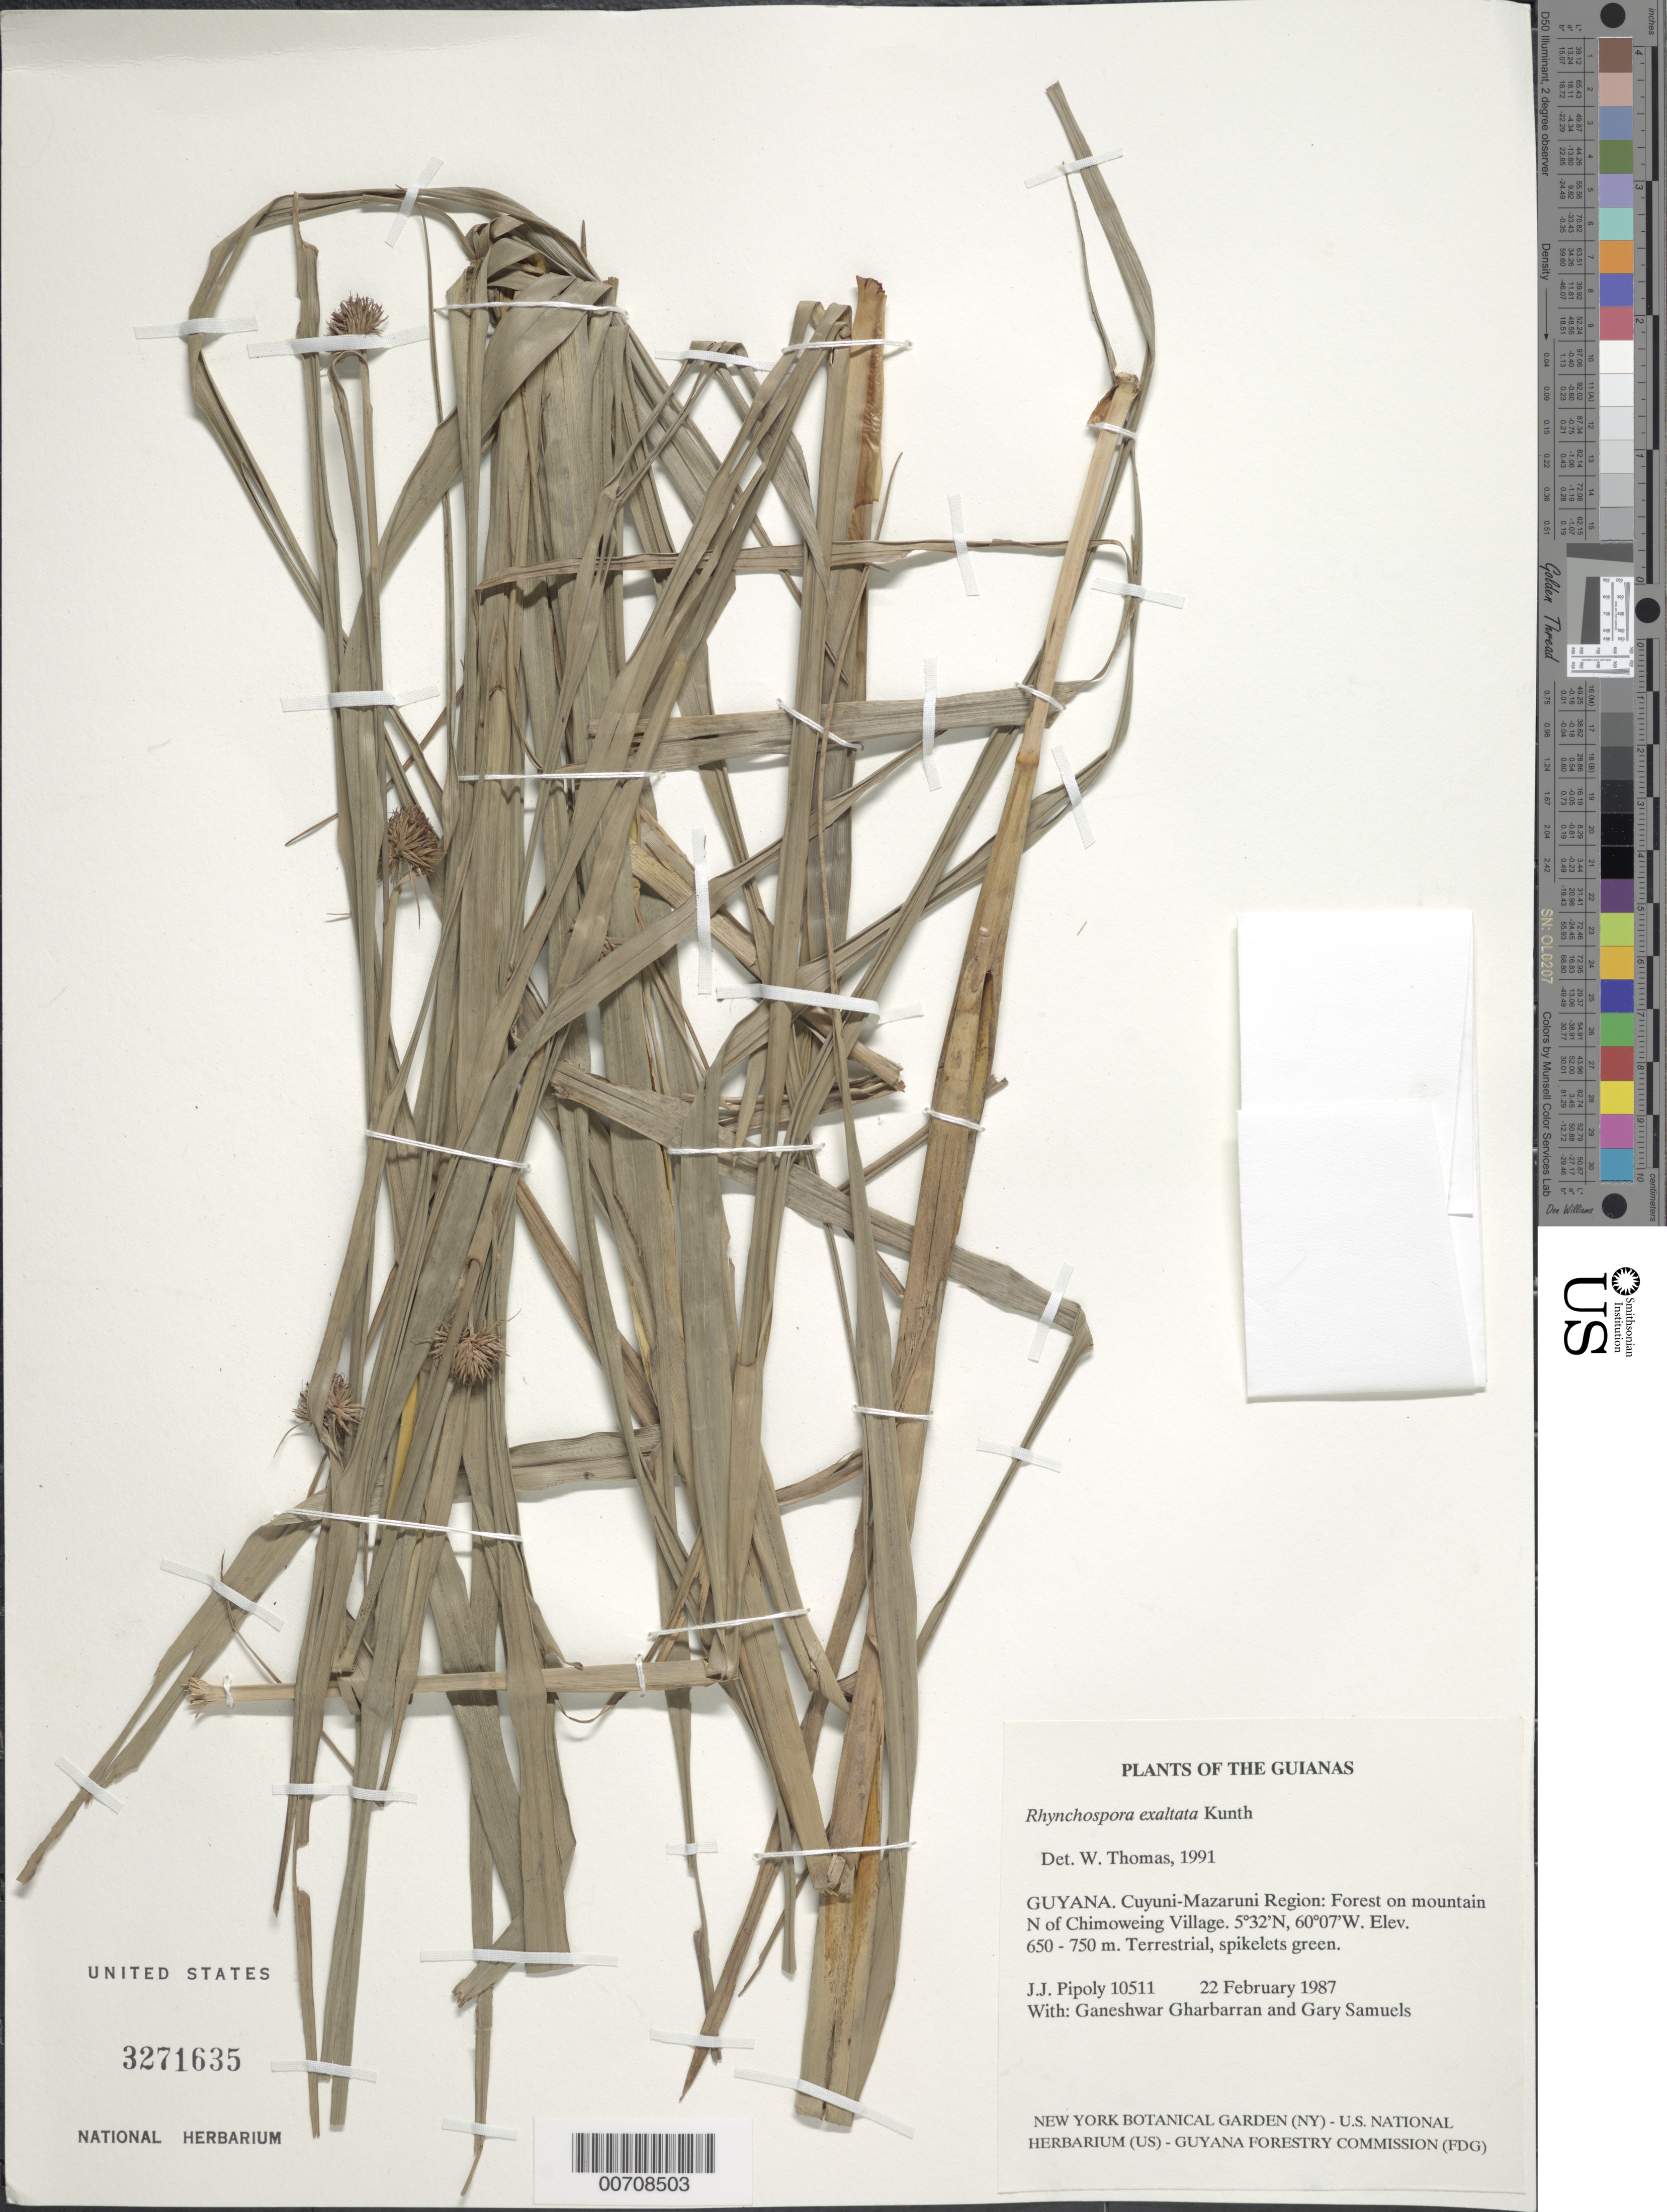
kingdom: Plantae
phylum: Tracheophyta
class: Liliopsida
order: Poales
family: Cyperaceae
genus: Rhynchospora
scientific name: Rhynchospora exaltata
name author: Kunth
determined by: Thomas, W. W., (NY), New York Botanical Garden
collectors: J. J. Pipoly, G. Gharbarran & G. Samuels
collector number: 10511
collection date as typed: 22 February 1987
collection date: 1987-02-22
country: Guyana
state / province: Cuyuni-Mazaruni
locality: Mountain N of Chinoweing Village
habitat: Forest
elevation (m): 650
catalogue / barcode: US 3271635